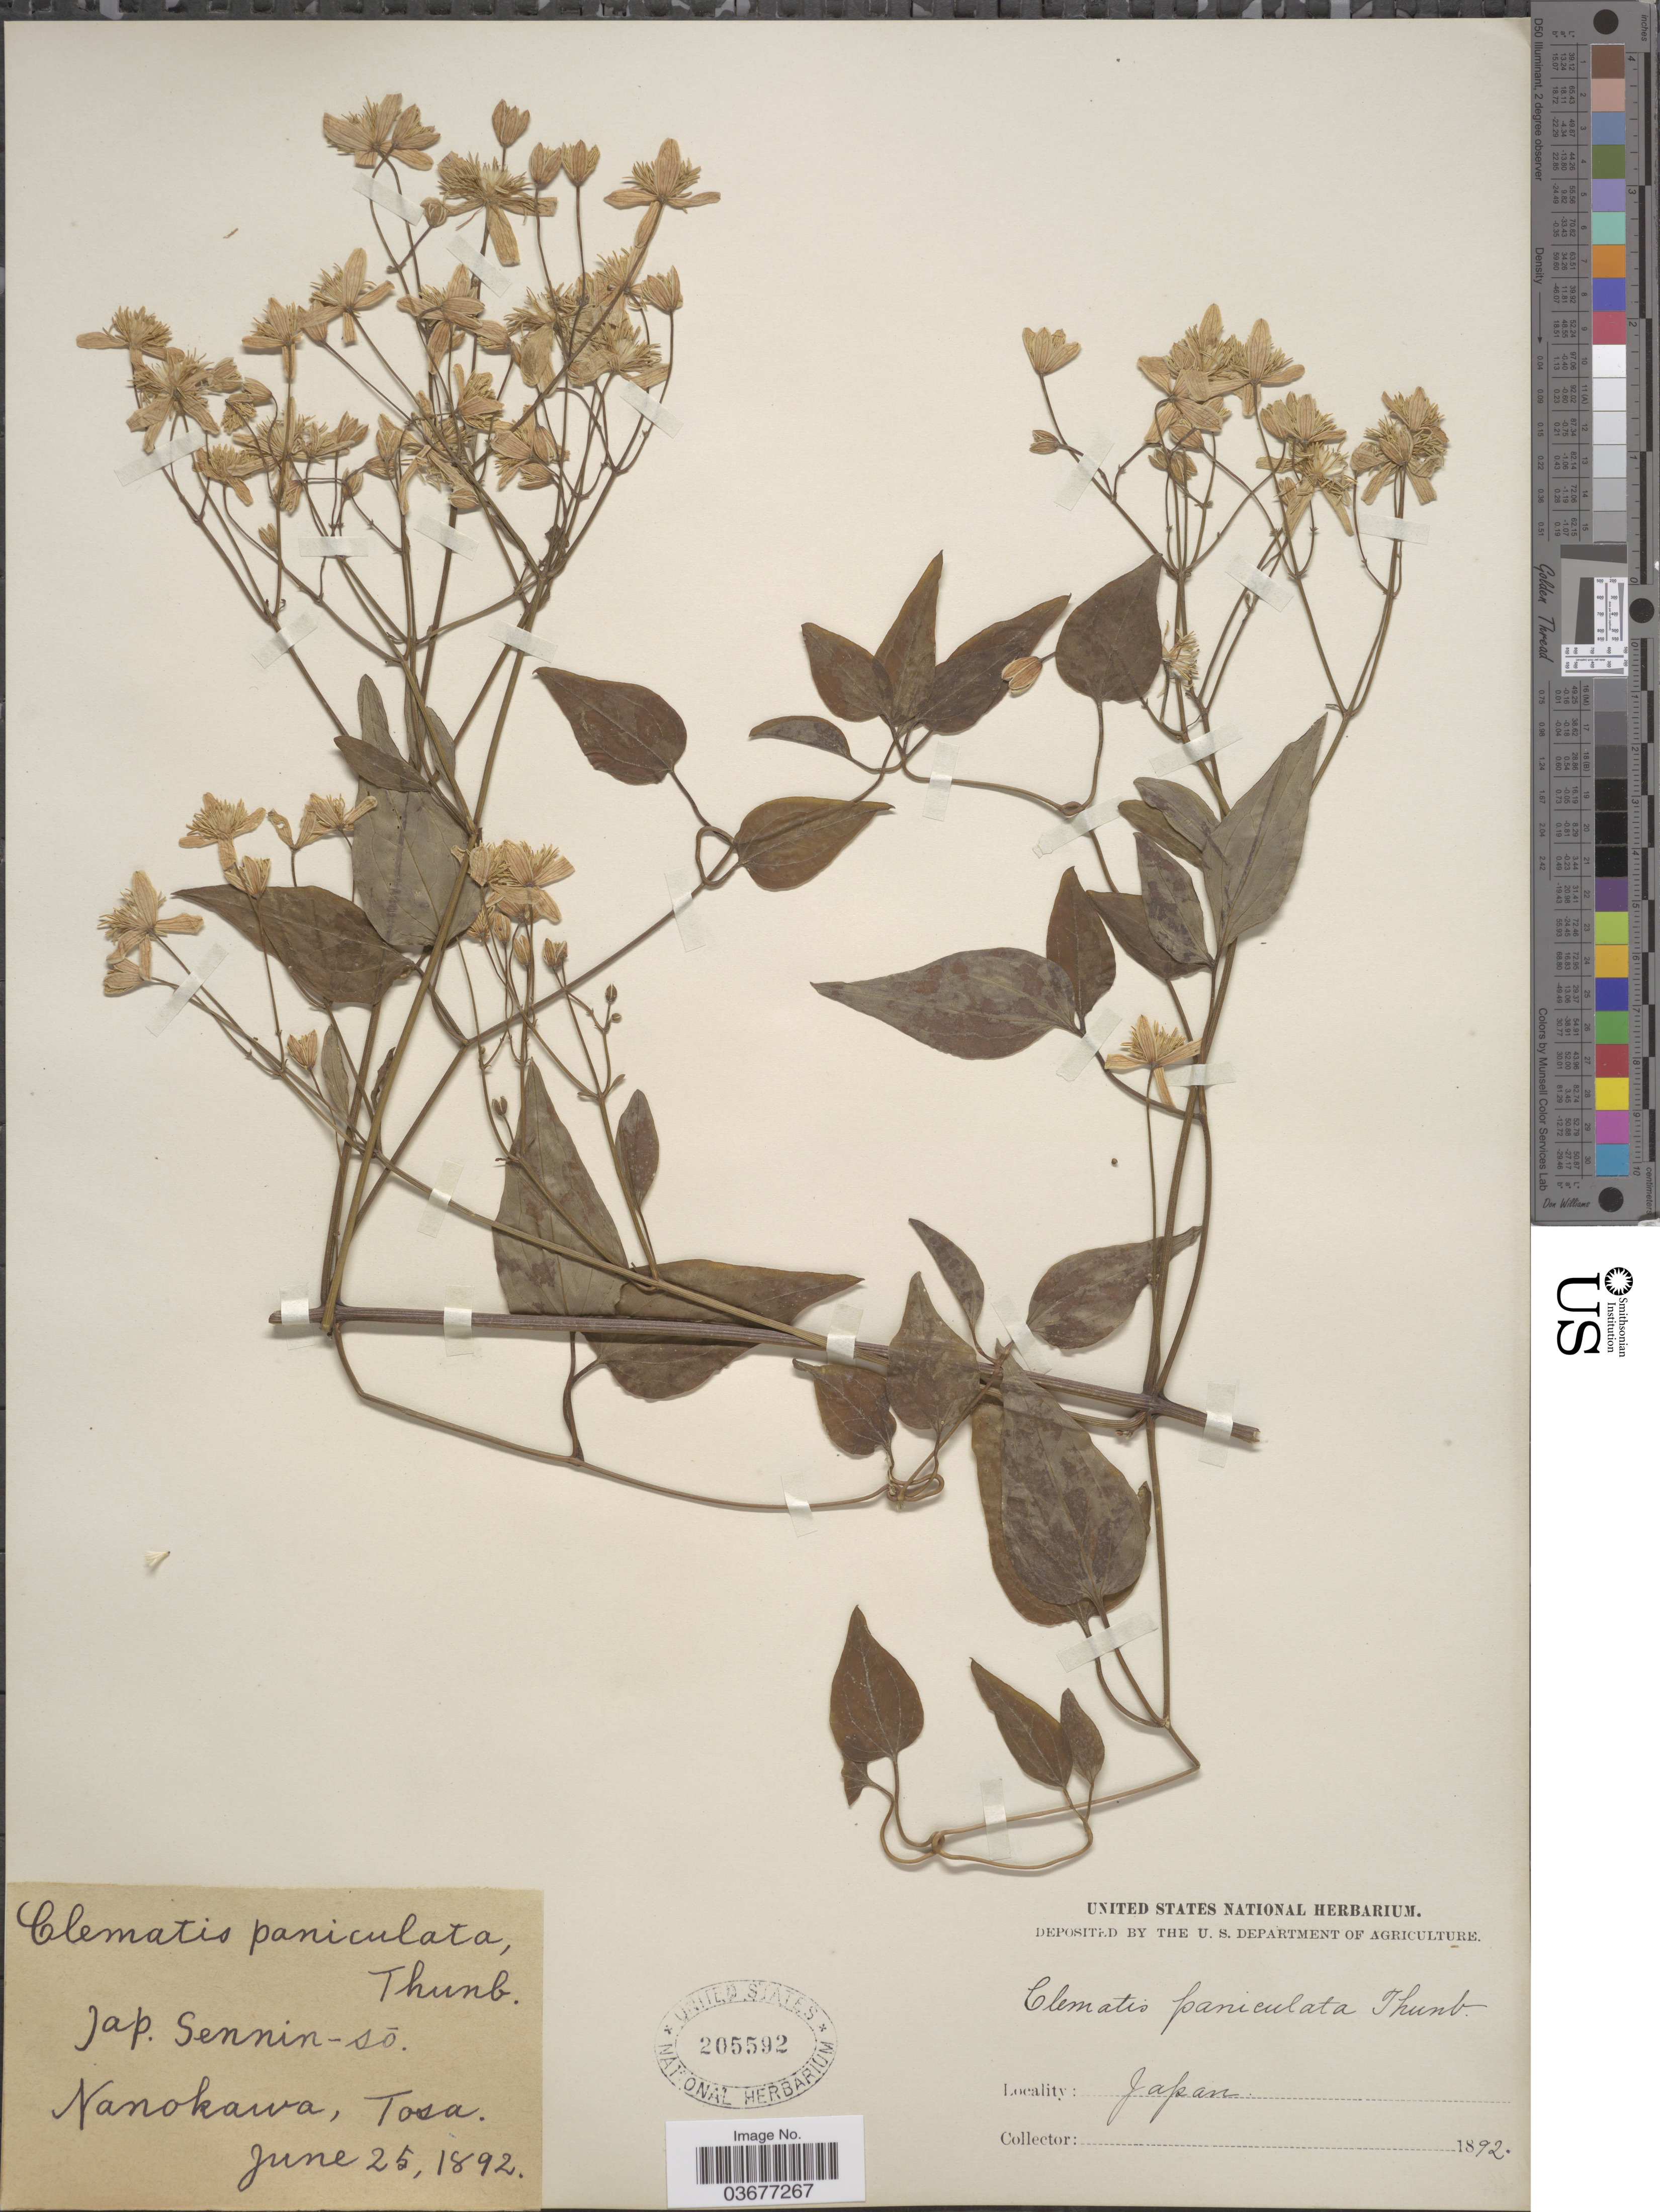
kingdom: Plantae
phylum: Tracheophyta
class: Magnoliopsida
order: Ranunculales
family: Ranunculaceae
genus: Clematis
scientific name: Clematis maximowicziana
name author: Franch. & Sav.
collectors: T. Nanokawa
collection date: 1892-06-25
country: Japan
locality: Sennin-sō.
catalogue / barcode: US 205592